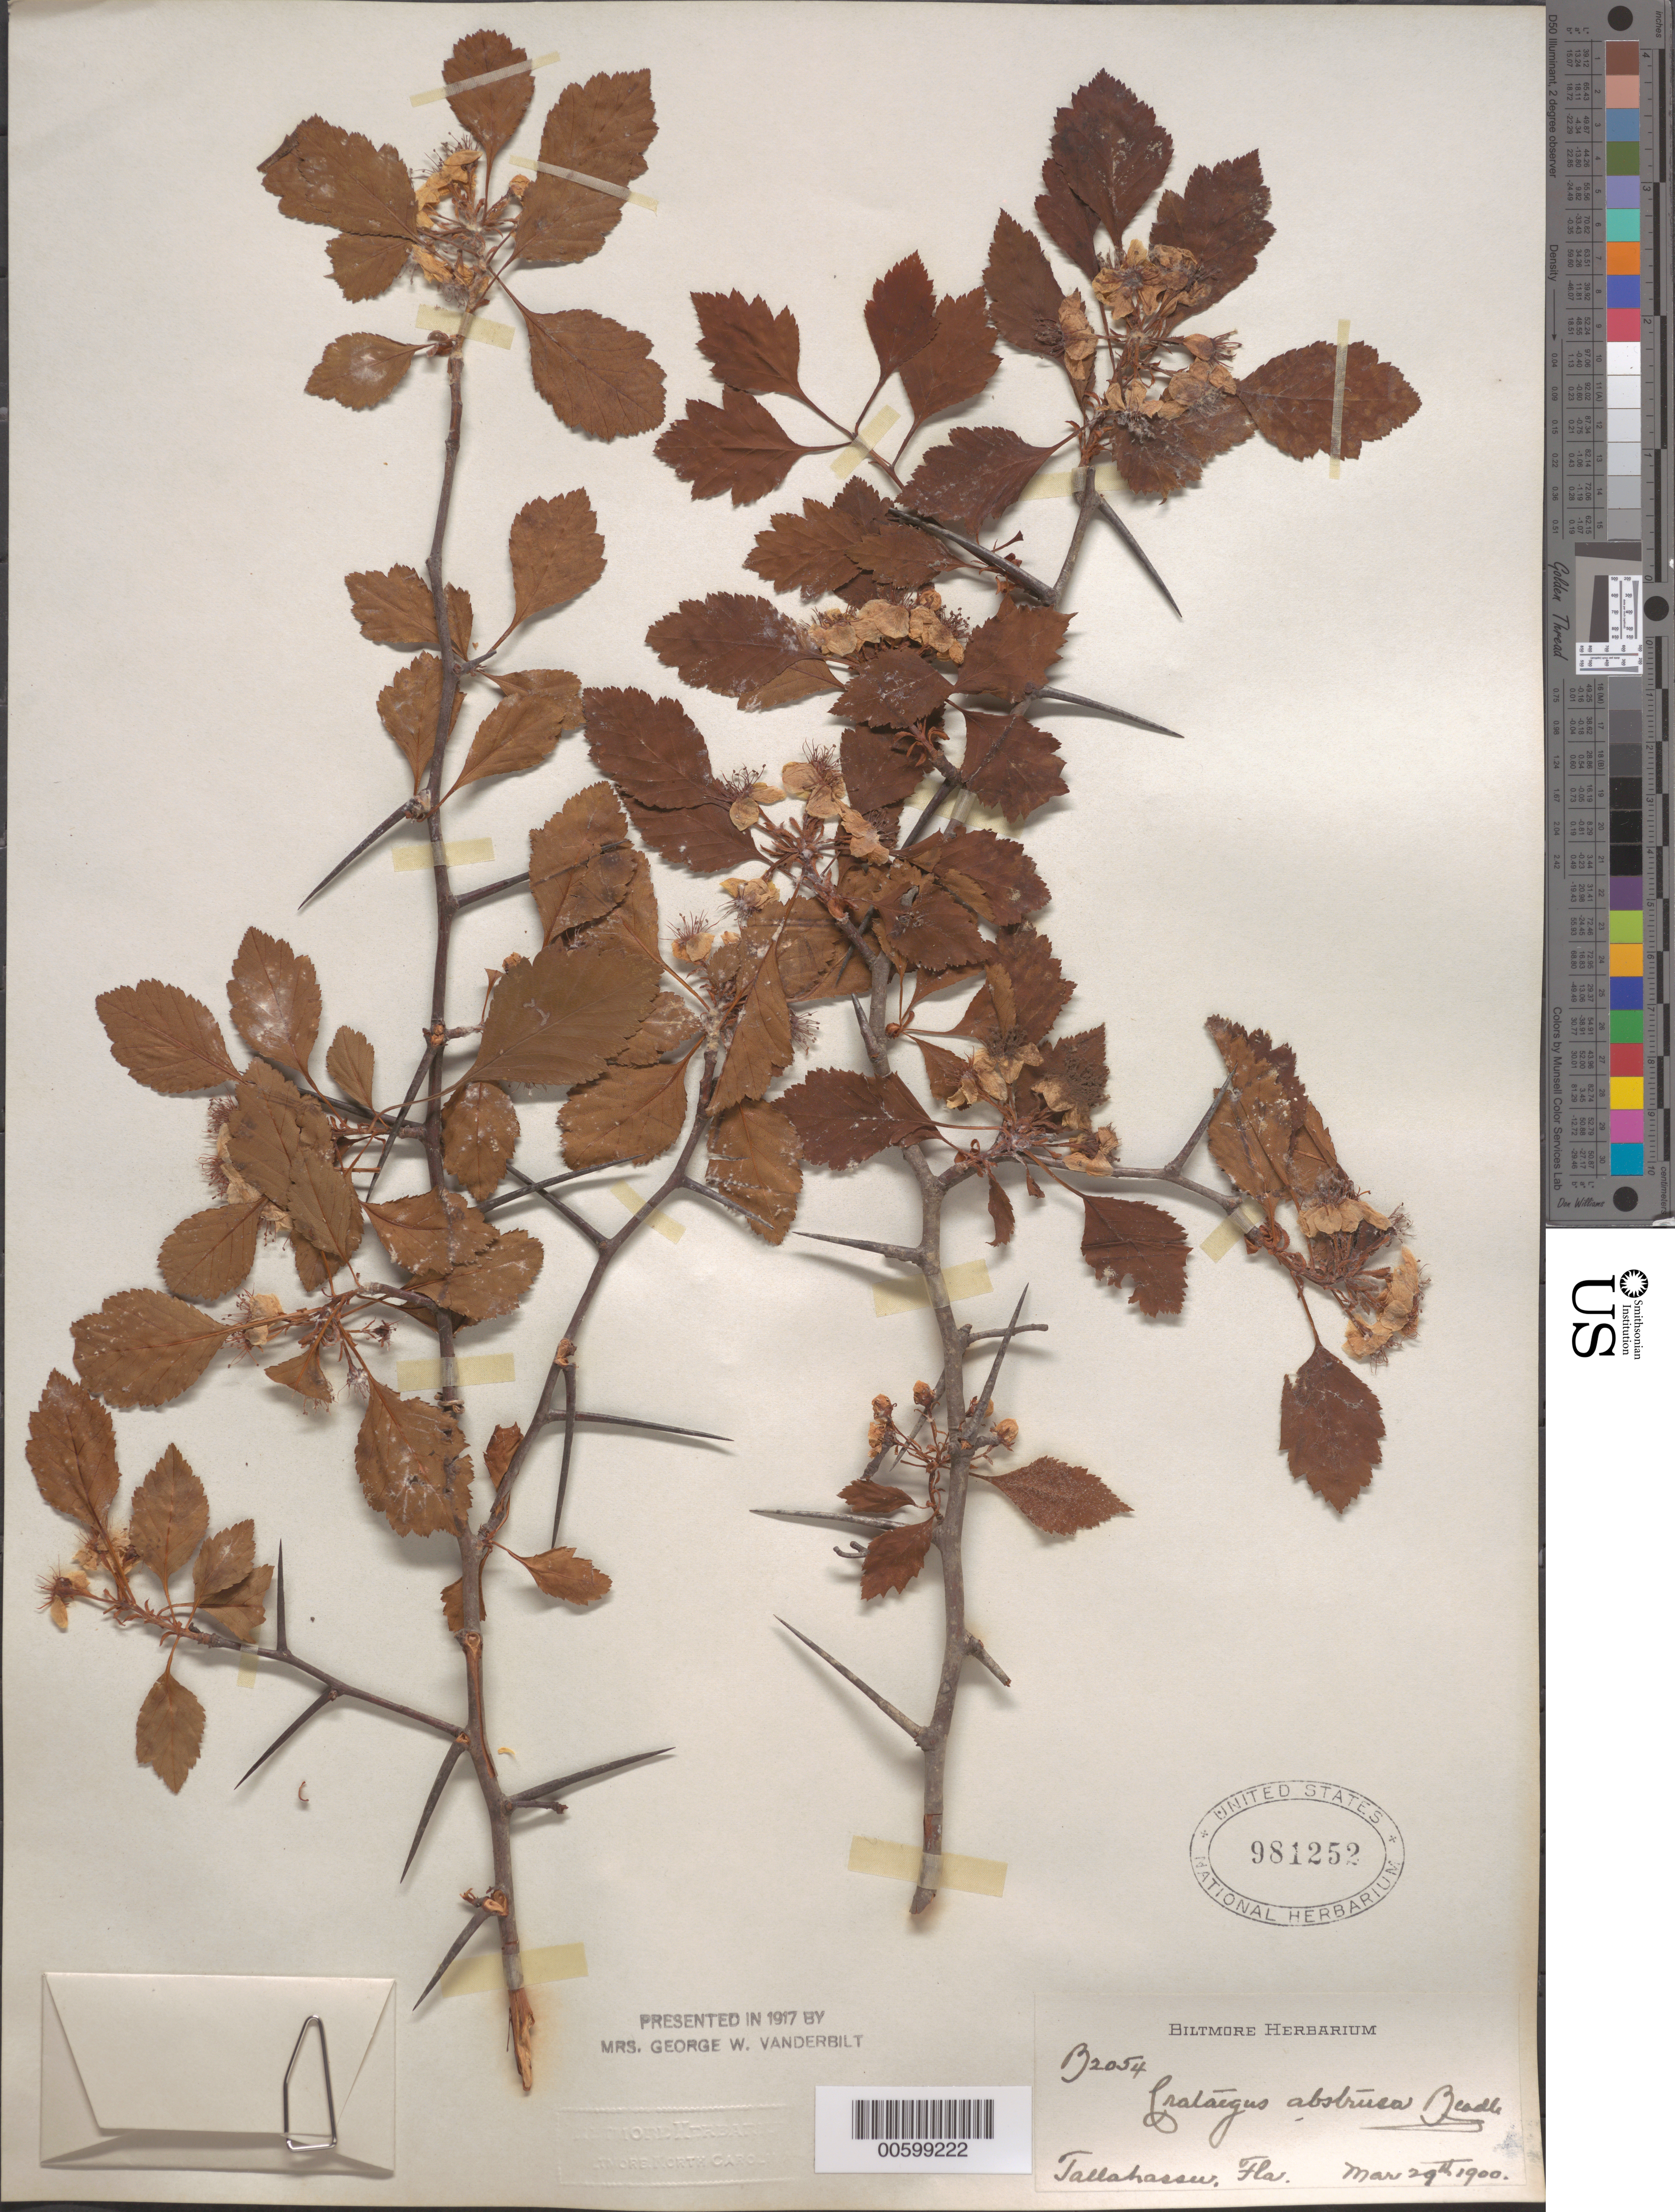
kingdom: Plantae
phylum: Tracheophyta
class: Magnoliopsida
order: Rosales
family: Rosaceae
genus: Crataegus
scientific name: Crataegus pulcherrima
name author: Ashe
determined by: Phipps, James B., (UWO), University of Western Ontario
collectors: ex herb. Biltmore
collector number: B2054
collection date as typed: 29 Mar 1900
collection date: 1900-03-29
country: United States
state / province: Florida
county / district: Leon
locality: Tallahassee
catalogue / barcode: US 981252